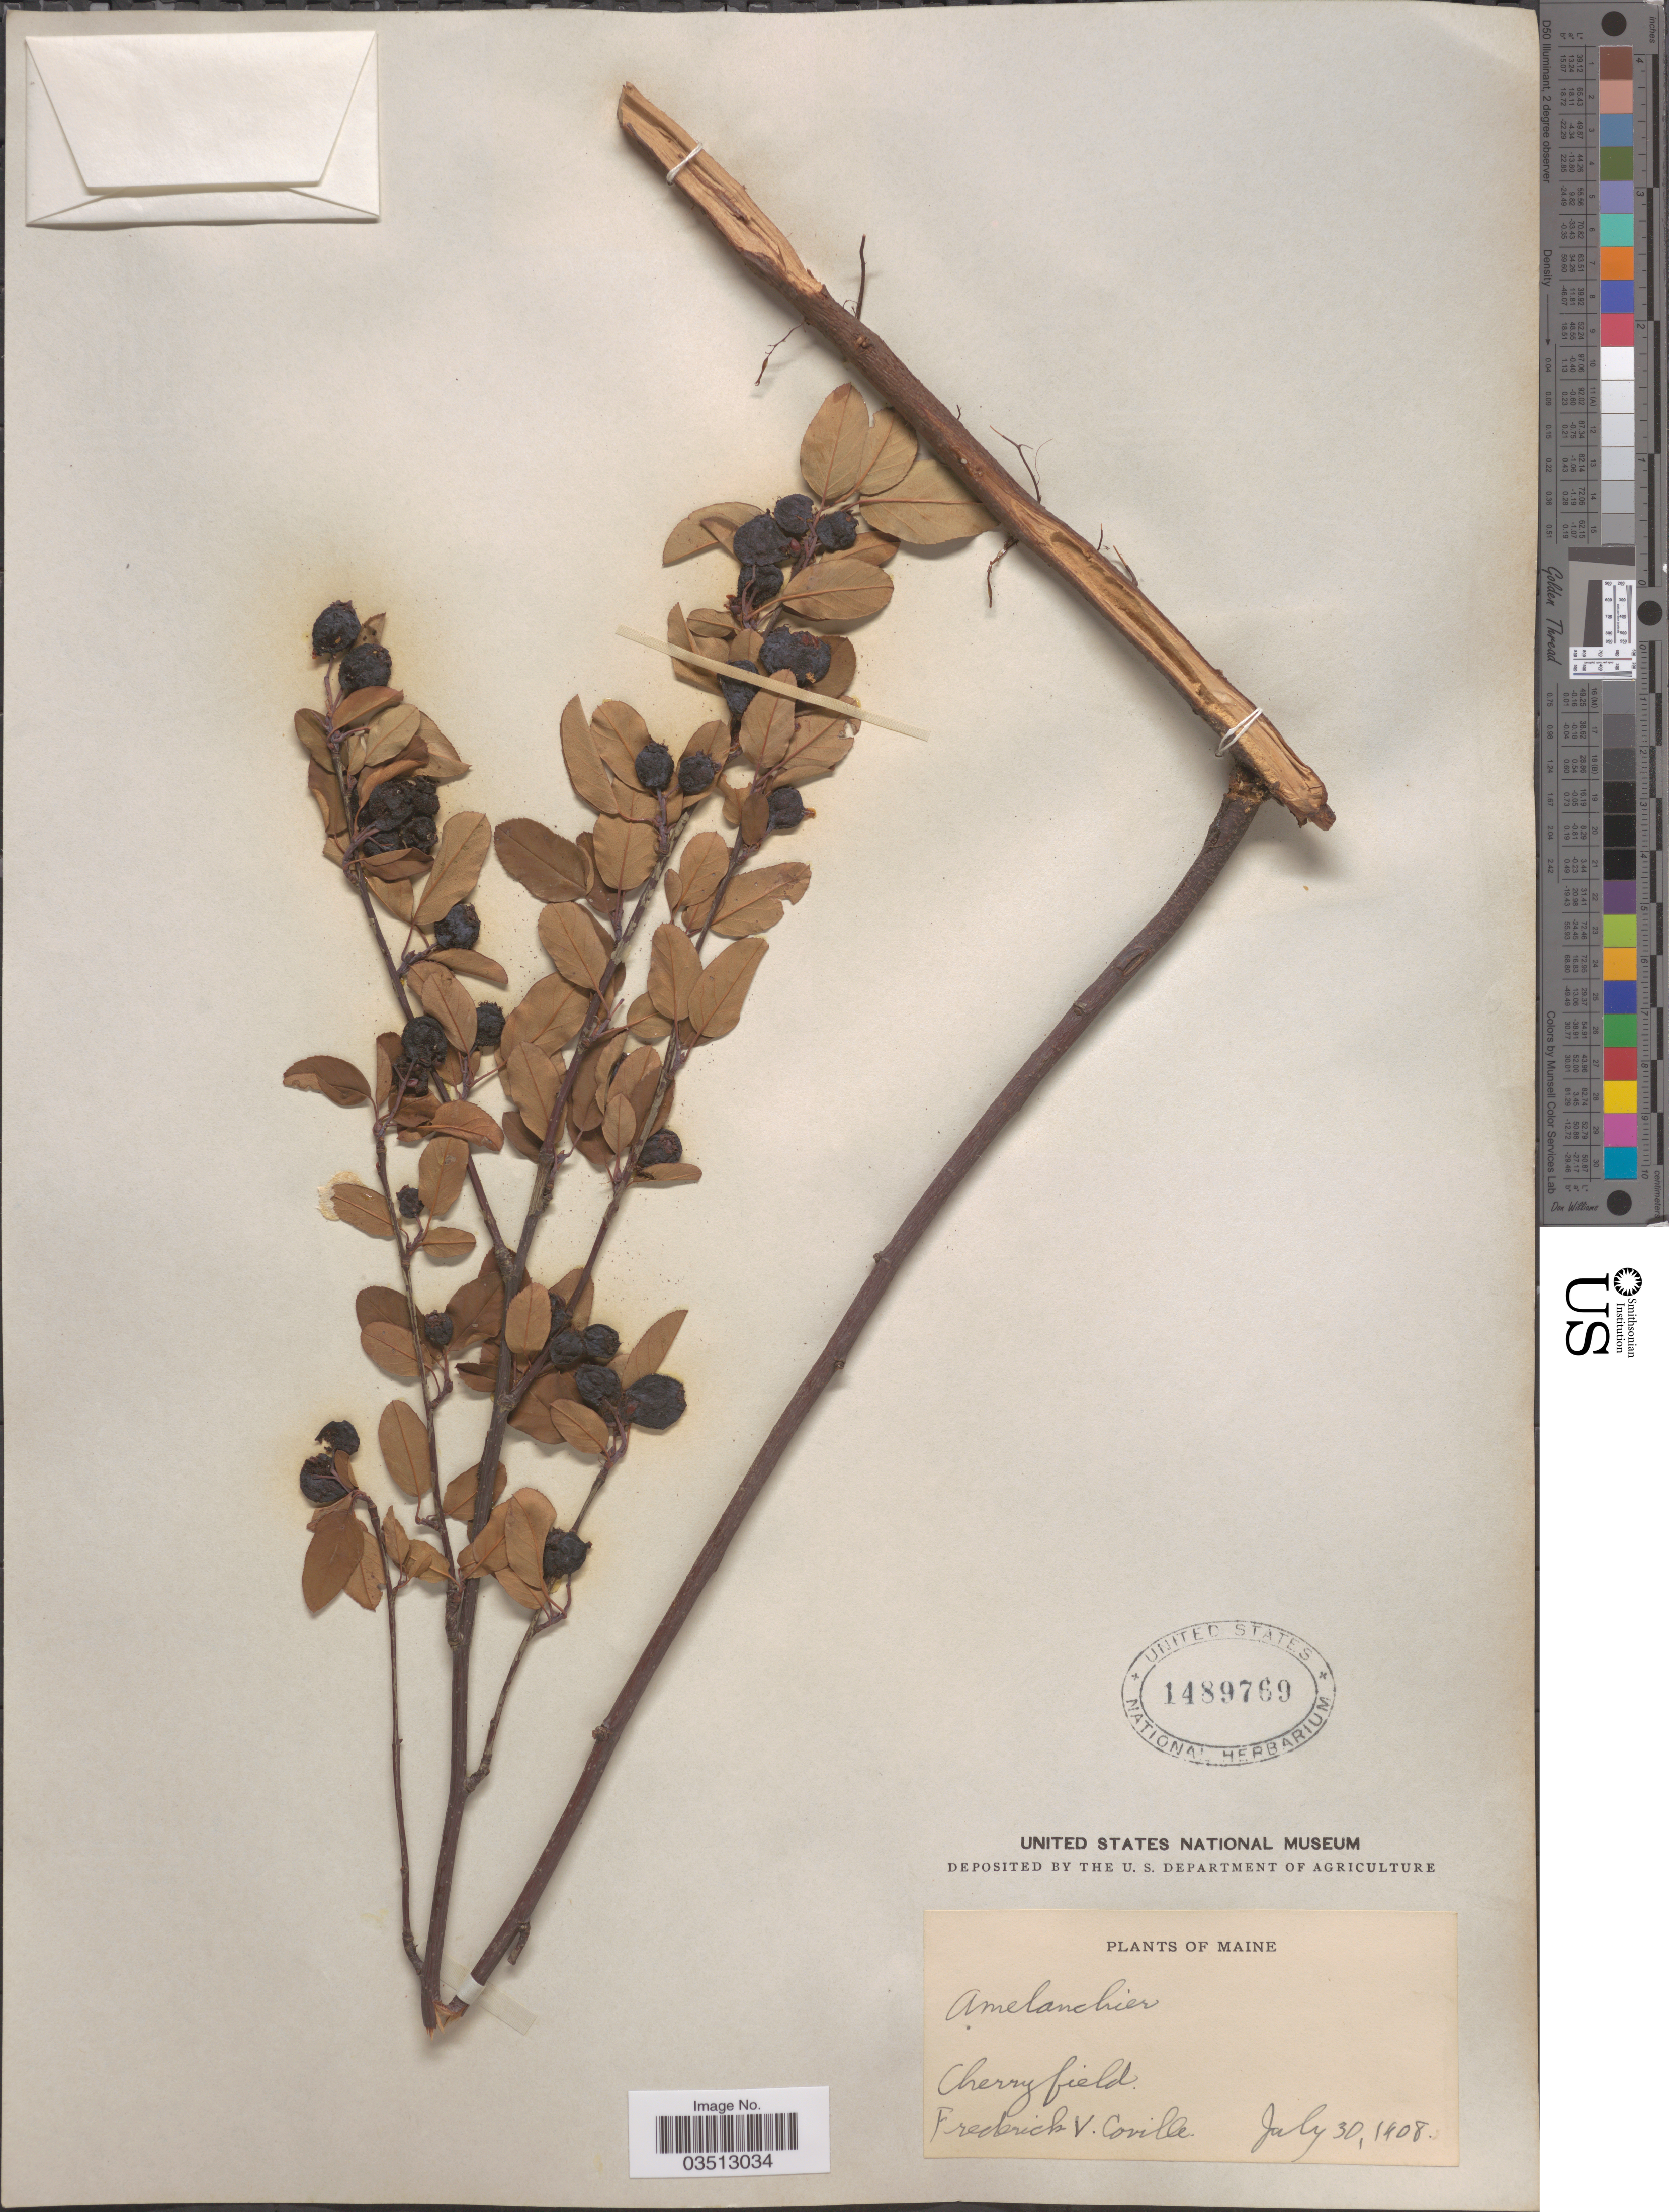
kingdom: Plantae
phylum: Tracheophyta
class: Magnoliopsida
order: Rosales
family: Rosaceae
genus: Amelanchier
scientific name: Amelanchier sp.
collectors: F. V. Coville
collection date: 1908-07-30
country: United States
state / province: Maine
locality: Cherryfield.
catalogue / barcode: US 1489769